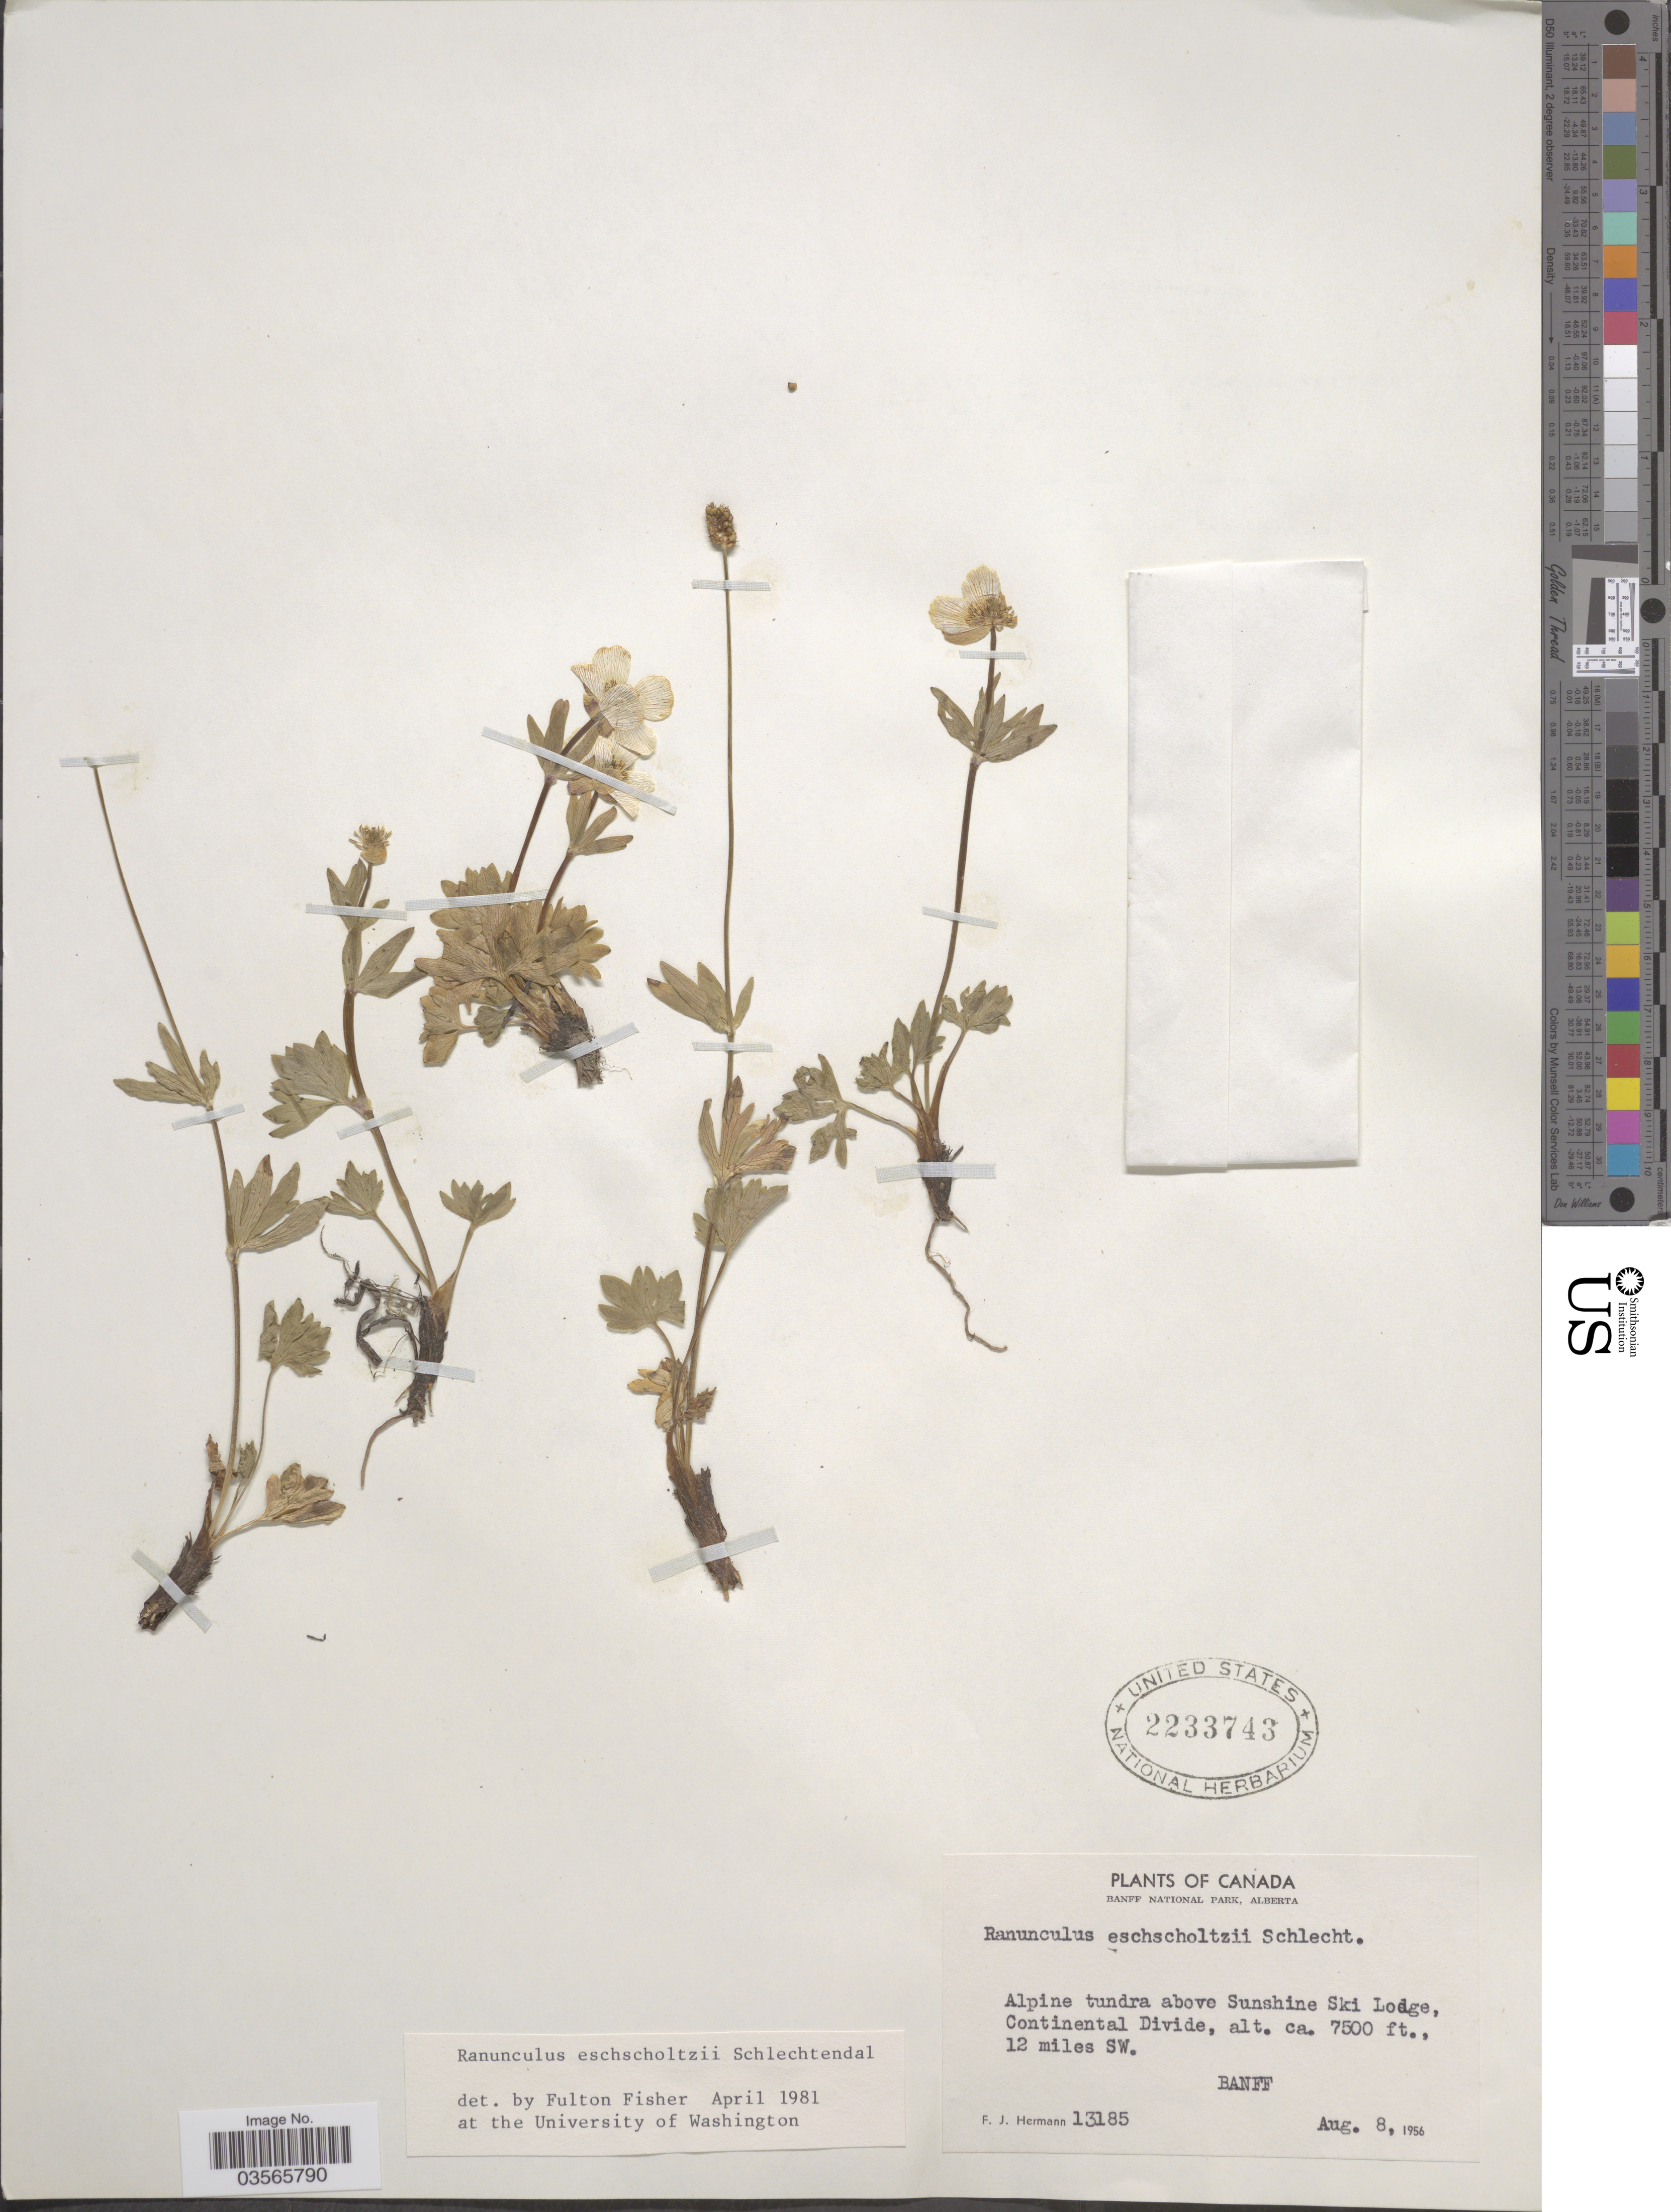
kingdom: Plantae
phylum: Tracheophyta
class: Magnoliopsida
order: Ranunculales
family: Ranunculaceae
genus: Ranunculus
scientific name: Ranunculus eschscholtzii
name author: Schltdl.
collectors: F. J. Hermann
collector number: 13185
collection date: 1956-08-08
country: Canada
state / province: Alberta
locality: Banff National Park, Alpine tundra above Sunshine Ski Lodge, Continental Divide, 12 miles SW. Banff.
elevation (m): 2286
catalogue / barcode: US 2233743